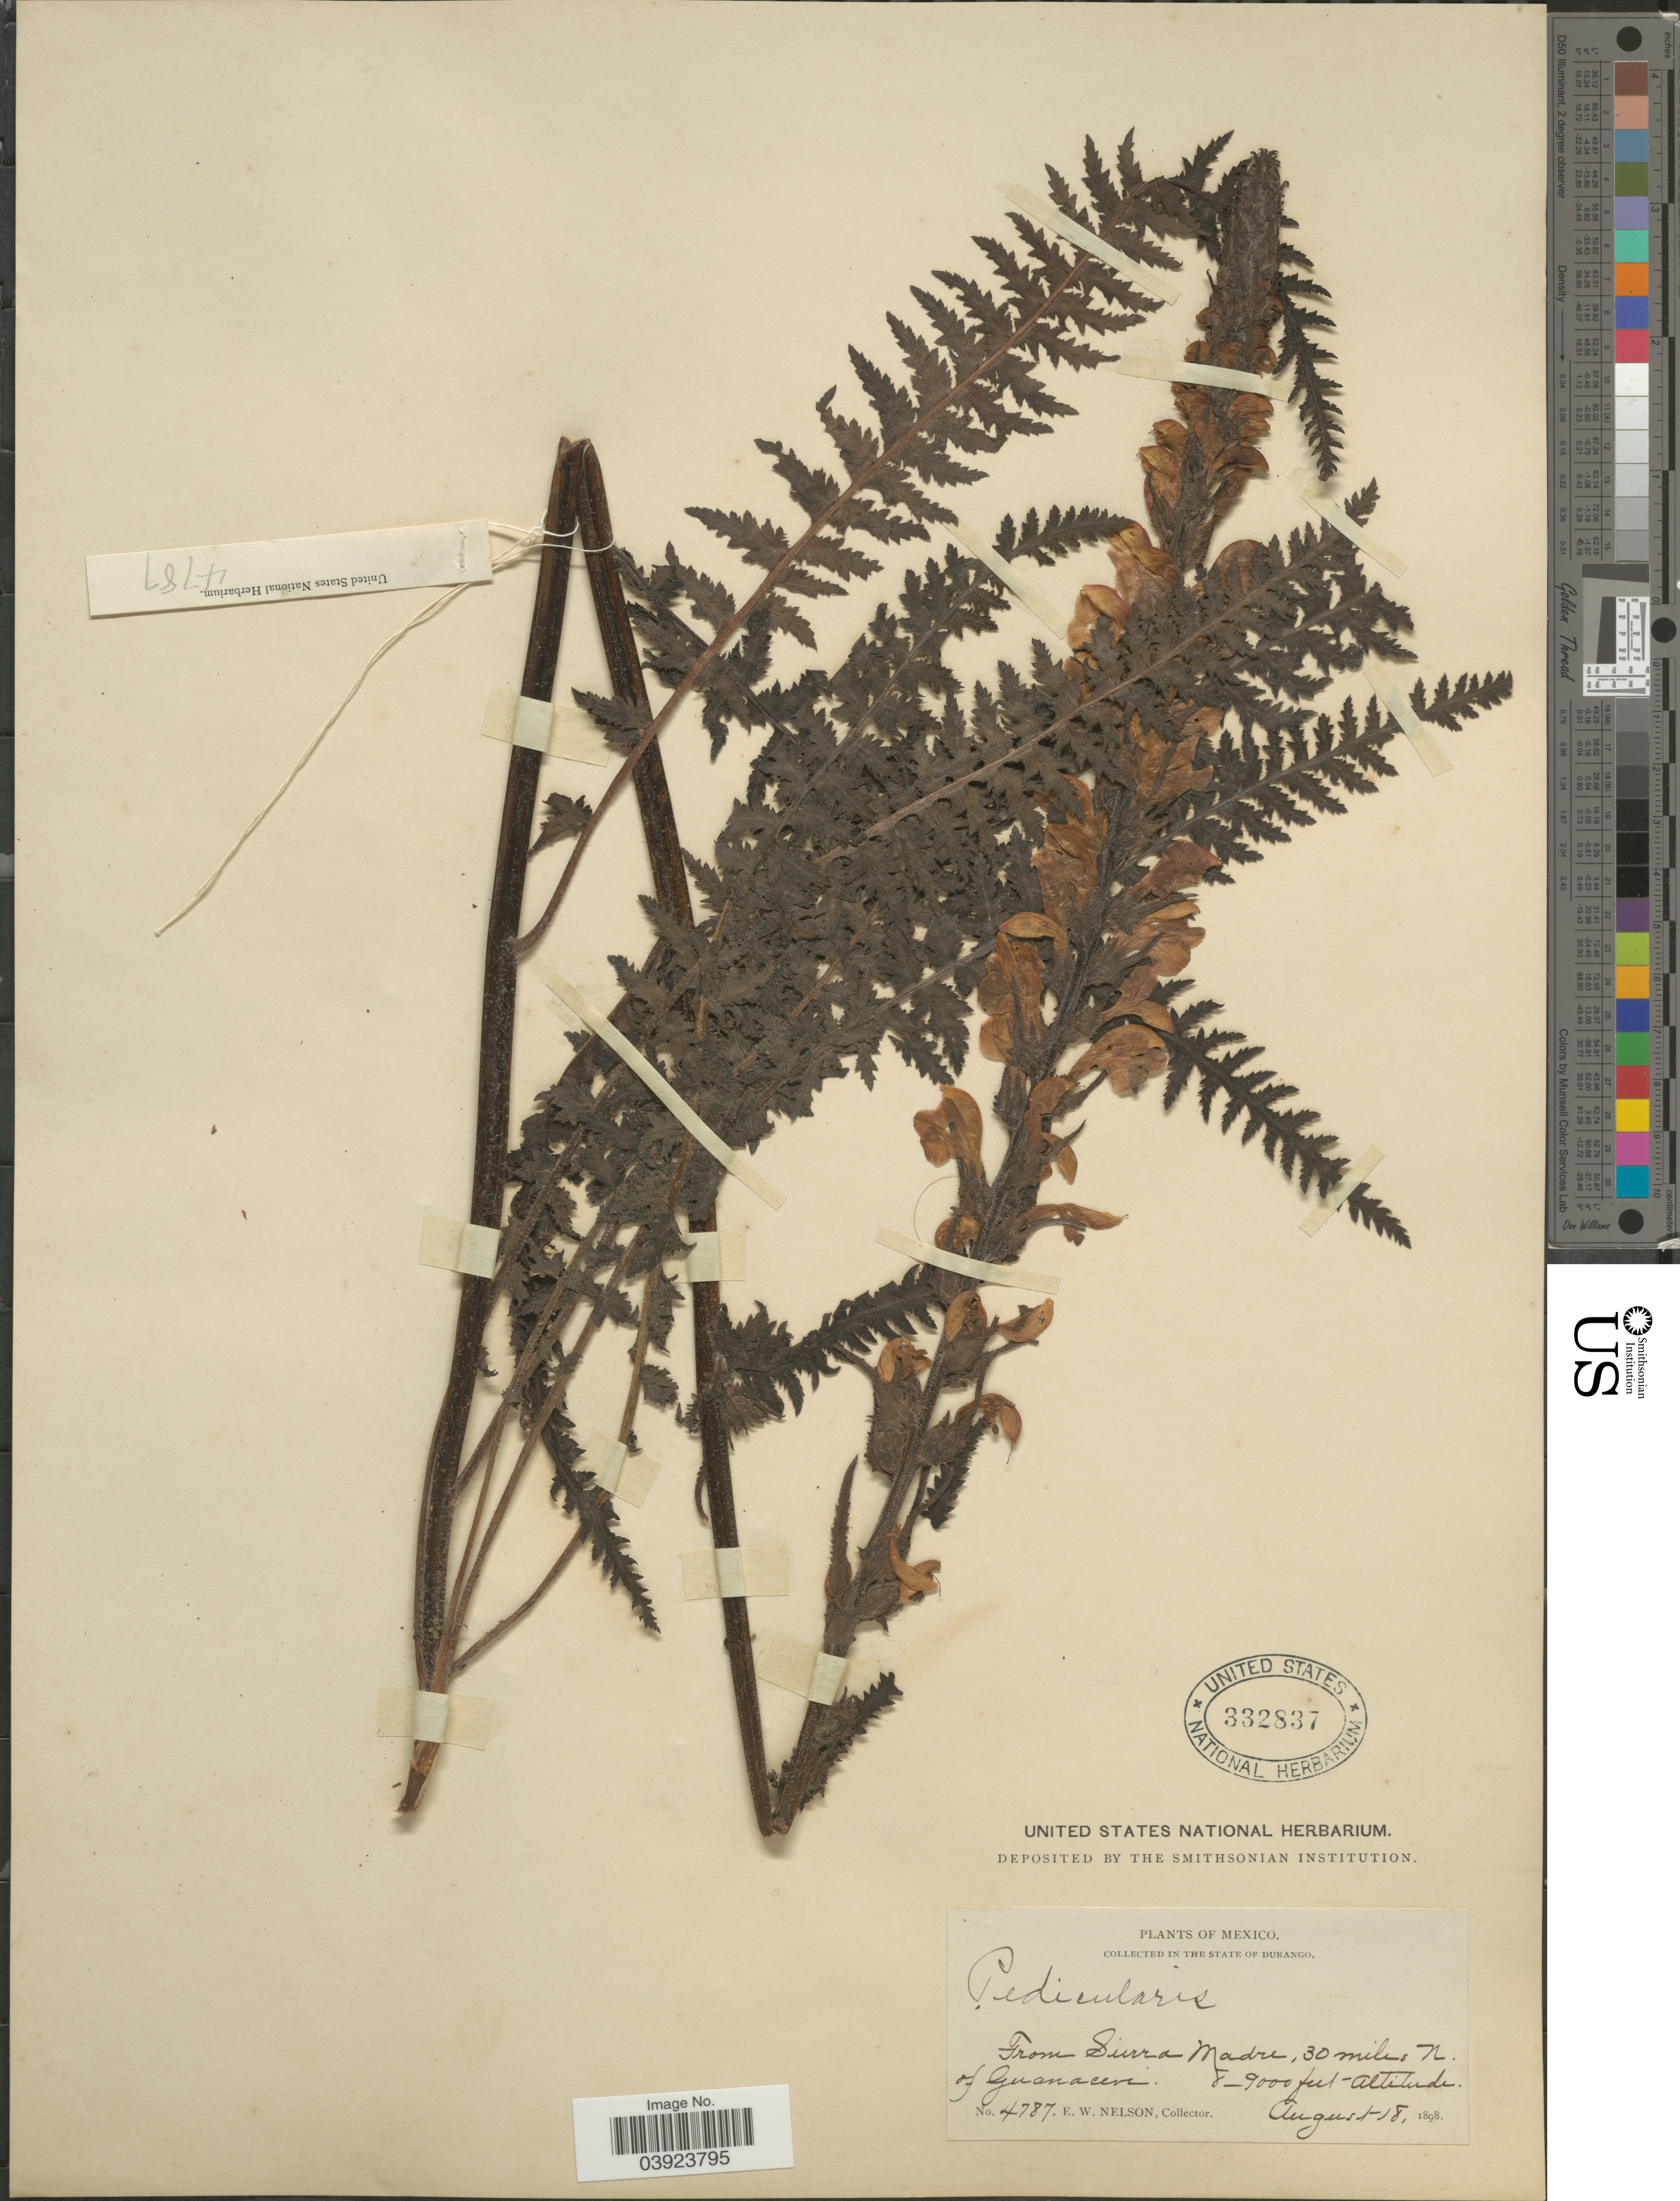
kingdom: Plantae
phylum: Tracheophyta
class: Magnoliopsida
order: Lamiales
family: Orobanchaceae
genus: Pedicularis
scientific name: Pedicularis sp.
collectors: E. W. Nelson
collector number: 4787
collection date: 1898-08-18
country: Mexico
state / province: Durango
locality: From Sierra Madre, 30 miles N. of Guanaceví.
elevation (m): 2438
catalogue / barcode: US 332837